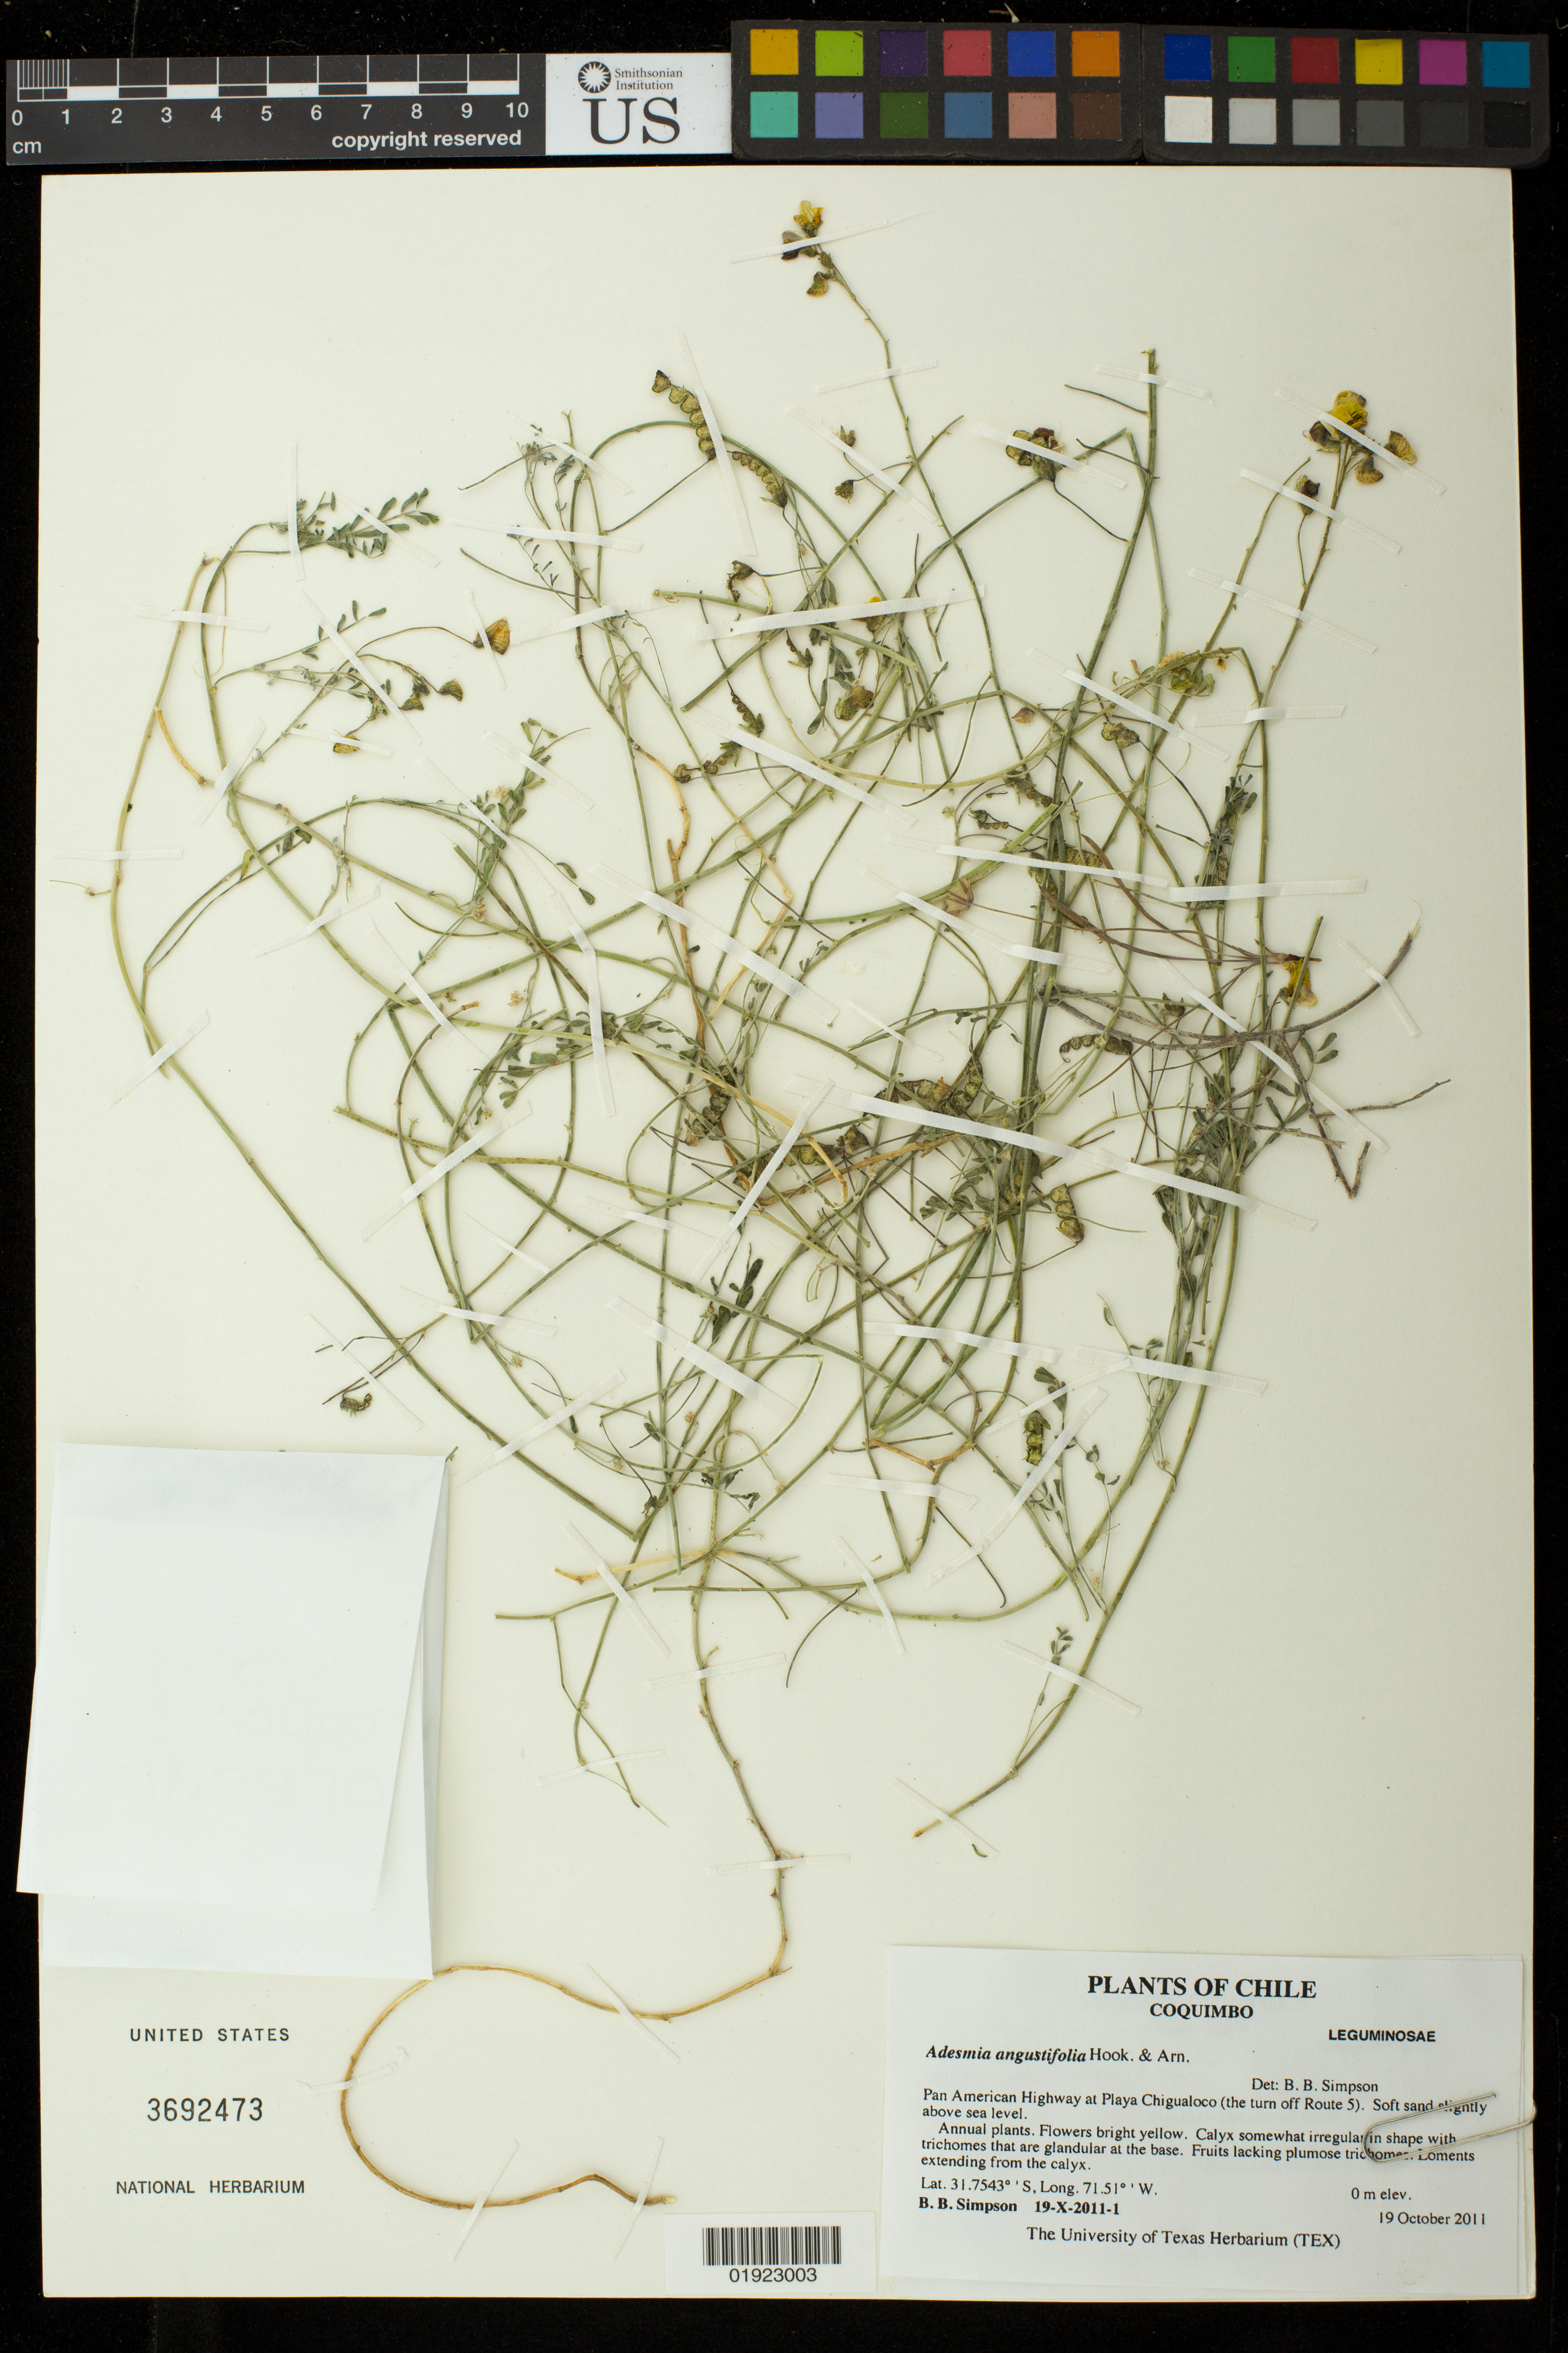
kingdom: Plantae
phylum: Tracheophyta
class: Magnoliopsida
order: Fabales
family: Fabaceae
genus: Adesmia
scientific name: Adesmia angustifolia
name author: Hook. & Arn.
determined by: Simpson, B. B.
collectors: B. Simpson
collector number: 19-X-2011-1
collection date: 2011-10-19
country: Chile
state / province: Coquimbo (IV)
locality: Pan American Highway at Playa Chigualoco (the turn off Route 5).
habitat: Soft sand.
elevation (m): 0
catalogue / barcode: US 3692473